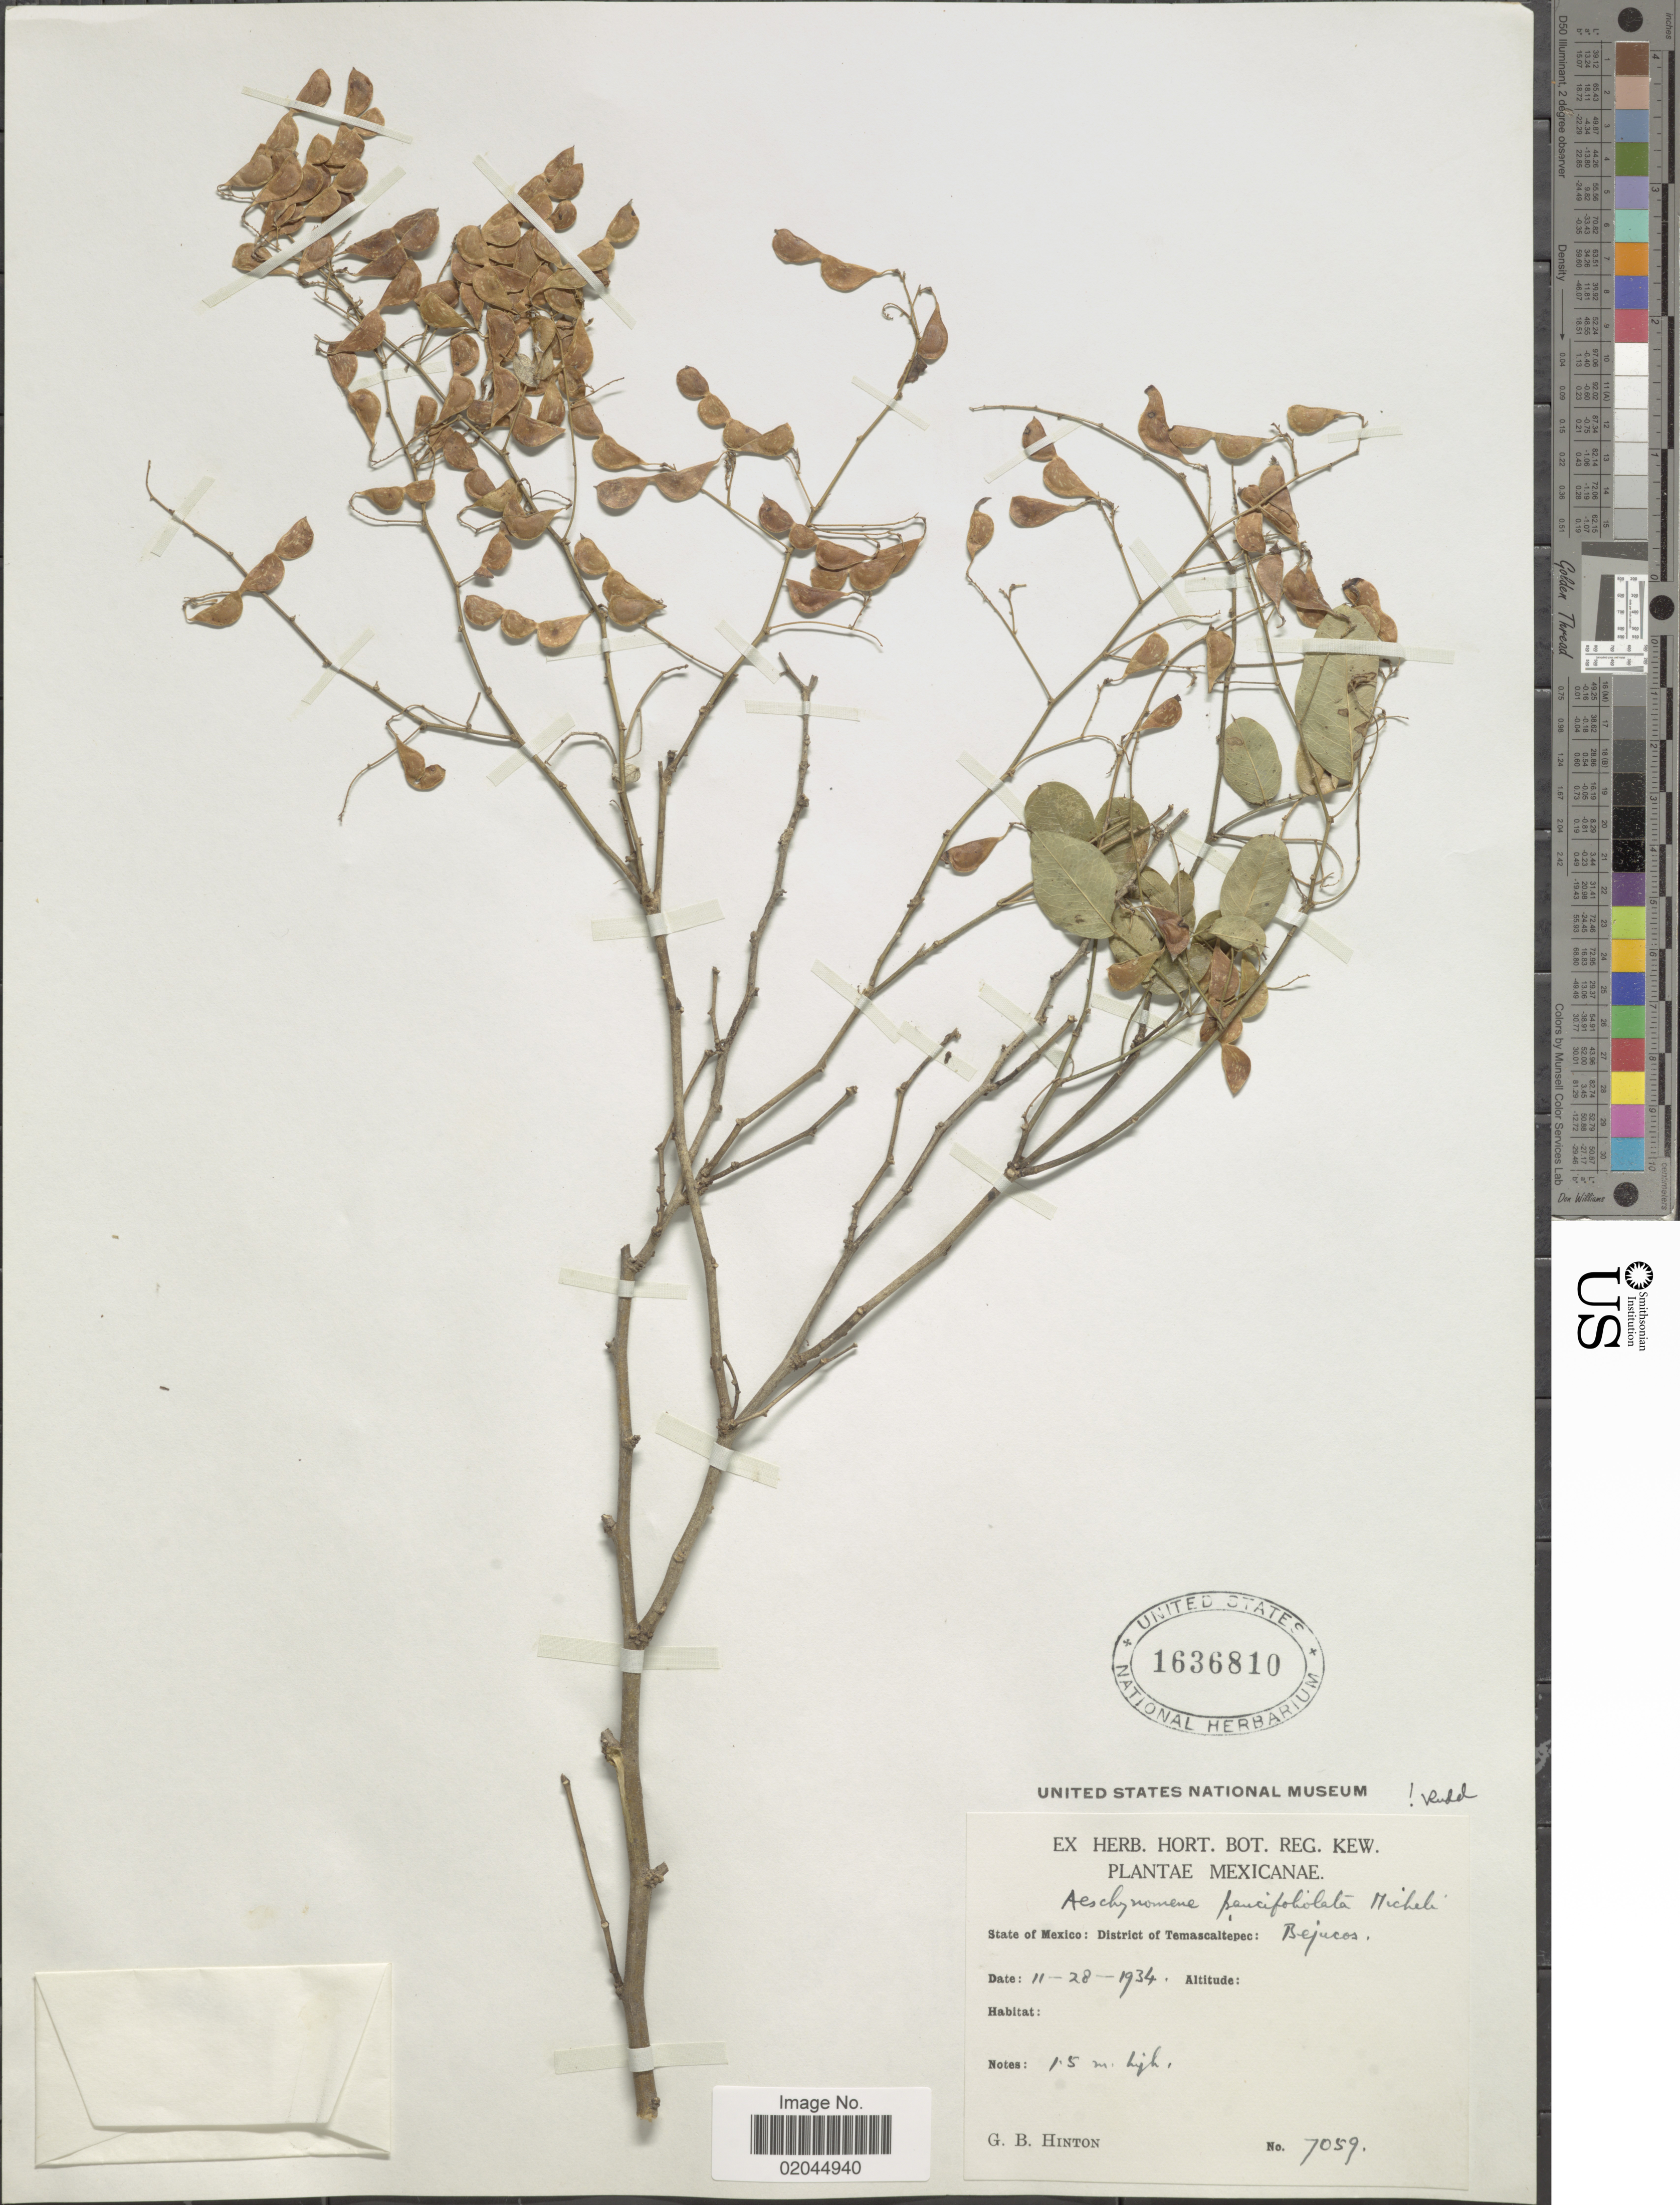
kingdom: Plantae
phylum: Tracheophyta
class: Magnoliopsida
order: Fabales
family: Fabaceae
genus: Aeschynomene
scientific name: Aeschynomene paucifoliolata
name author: Micheli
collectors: G. B. Hinton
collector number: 7059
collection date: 1934-11-28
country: Mexico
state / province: México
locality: State of Mexico: District of Temascaltepec: Bejucos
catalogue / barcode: US 1636810